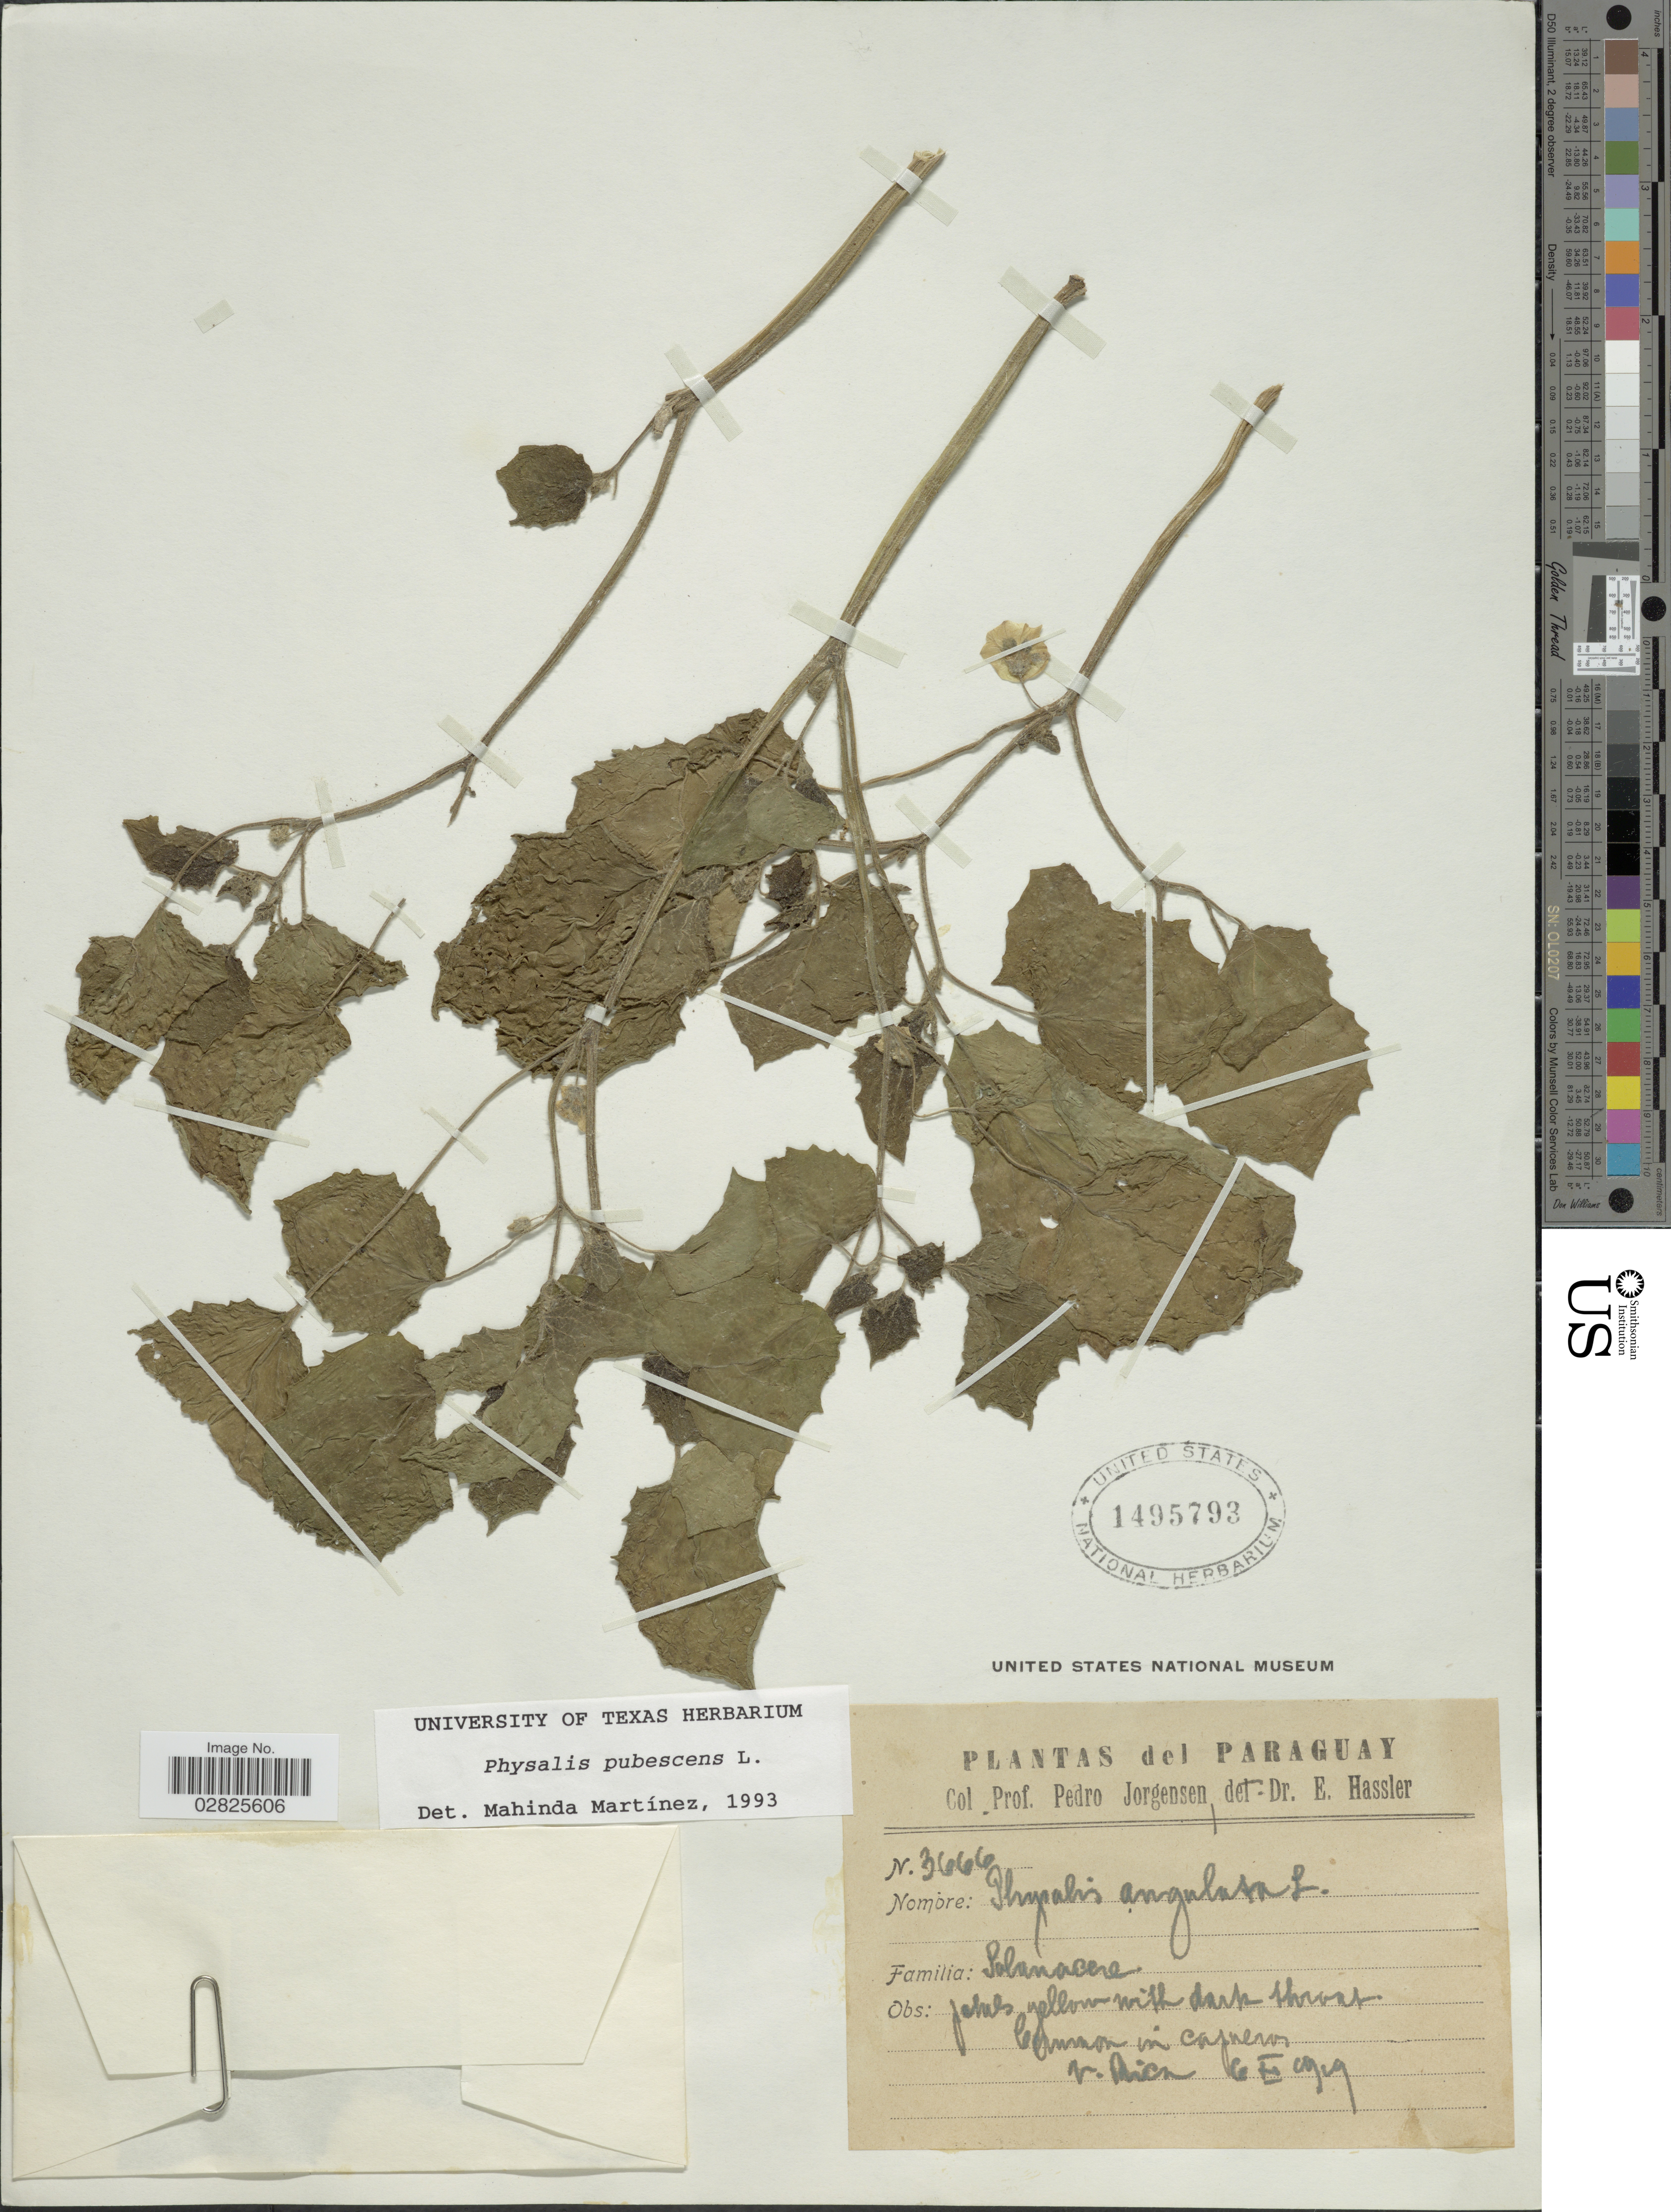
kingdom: Plantae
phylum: Tracheophyta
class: Magnoliopsida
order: Solanales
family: Solanaceae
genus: Physalis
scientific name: Physalis pubescens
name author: L.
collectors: P. Jörgensen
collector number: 3666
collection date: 1929-11-06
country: Paraguay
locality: V. Rica.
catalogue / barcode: US 1495793